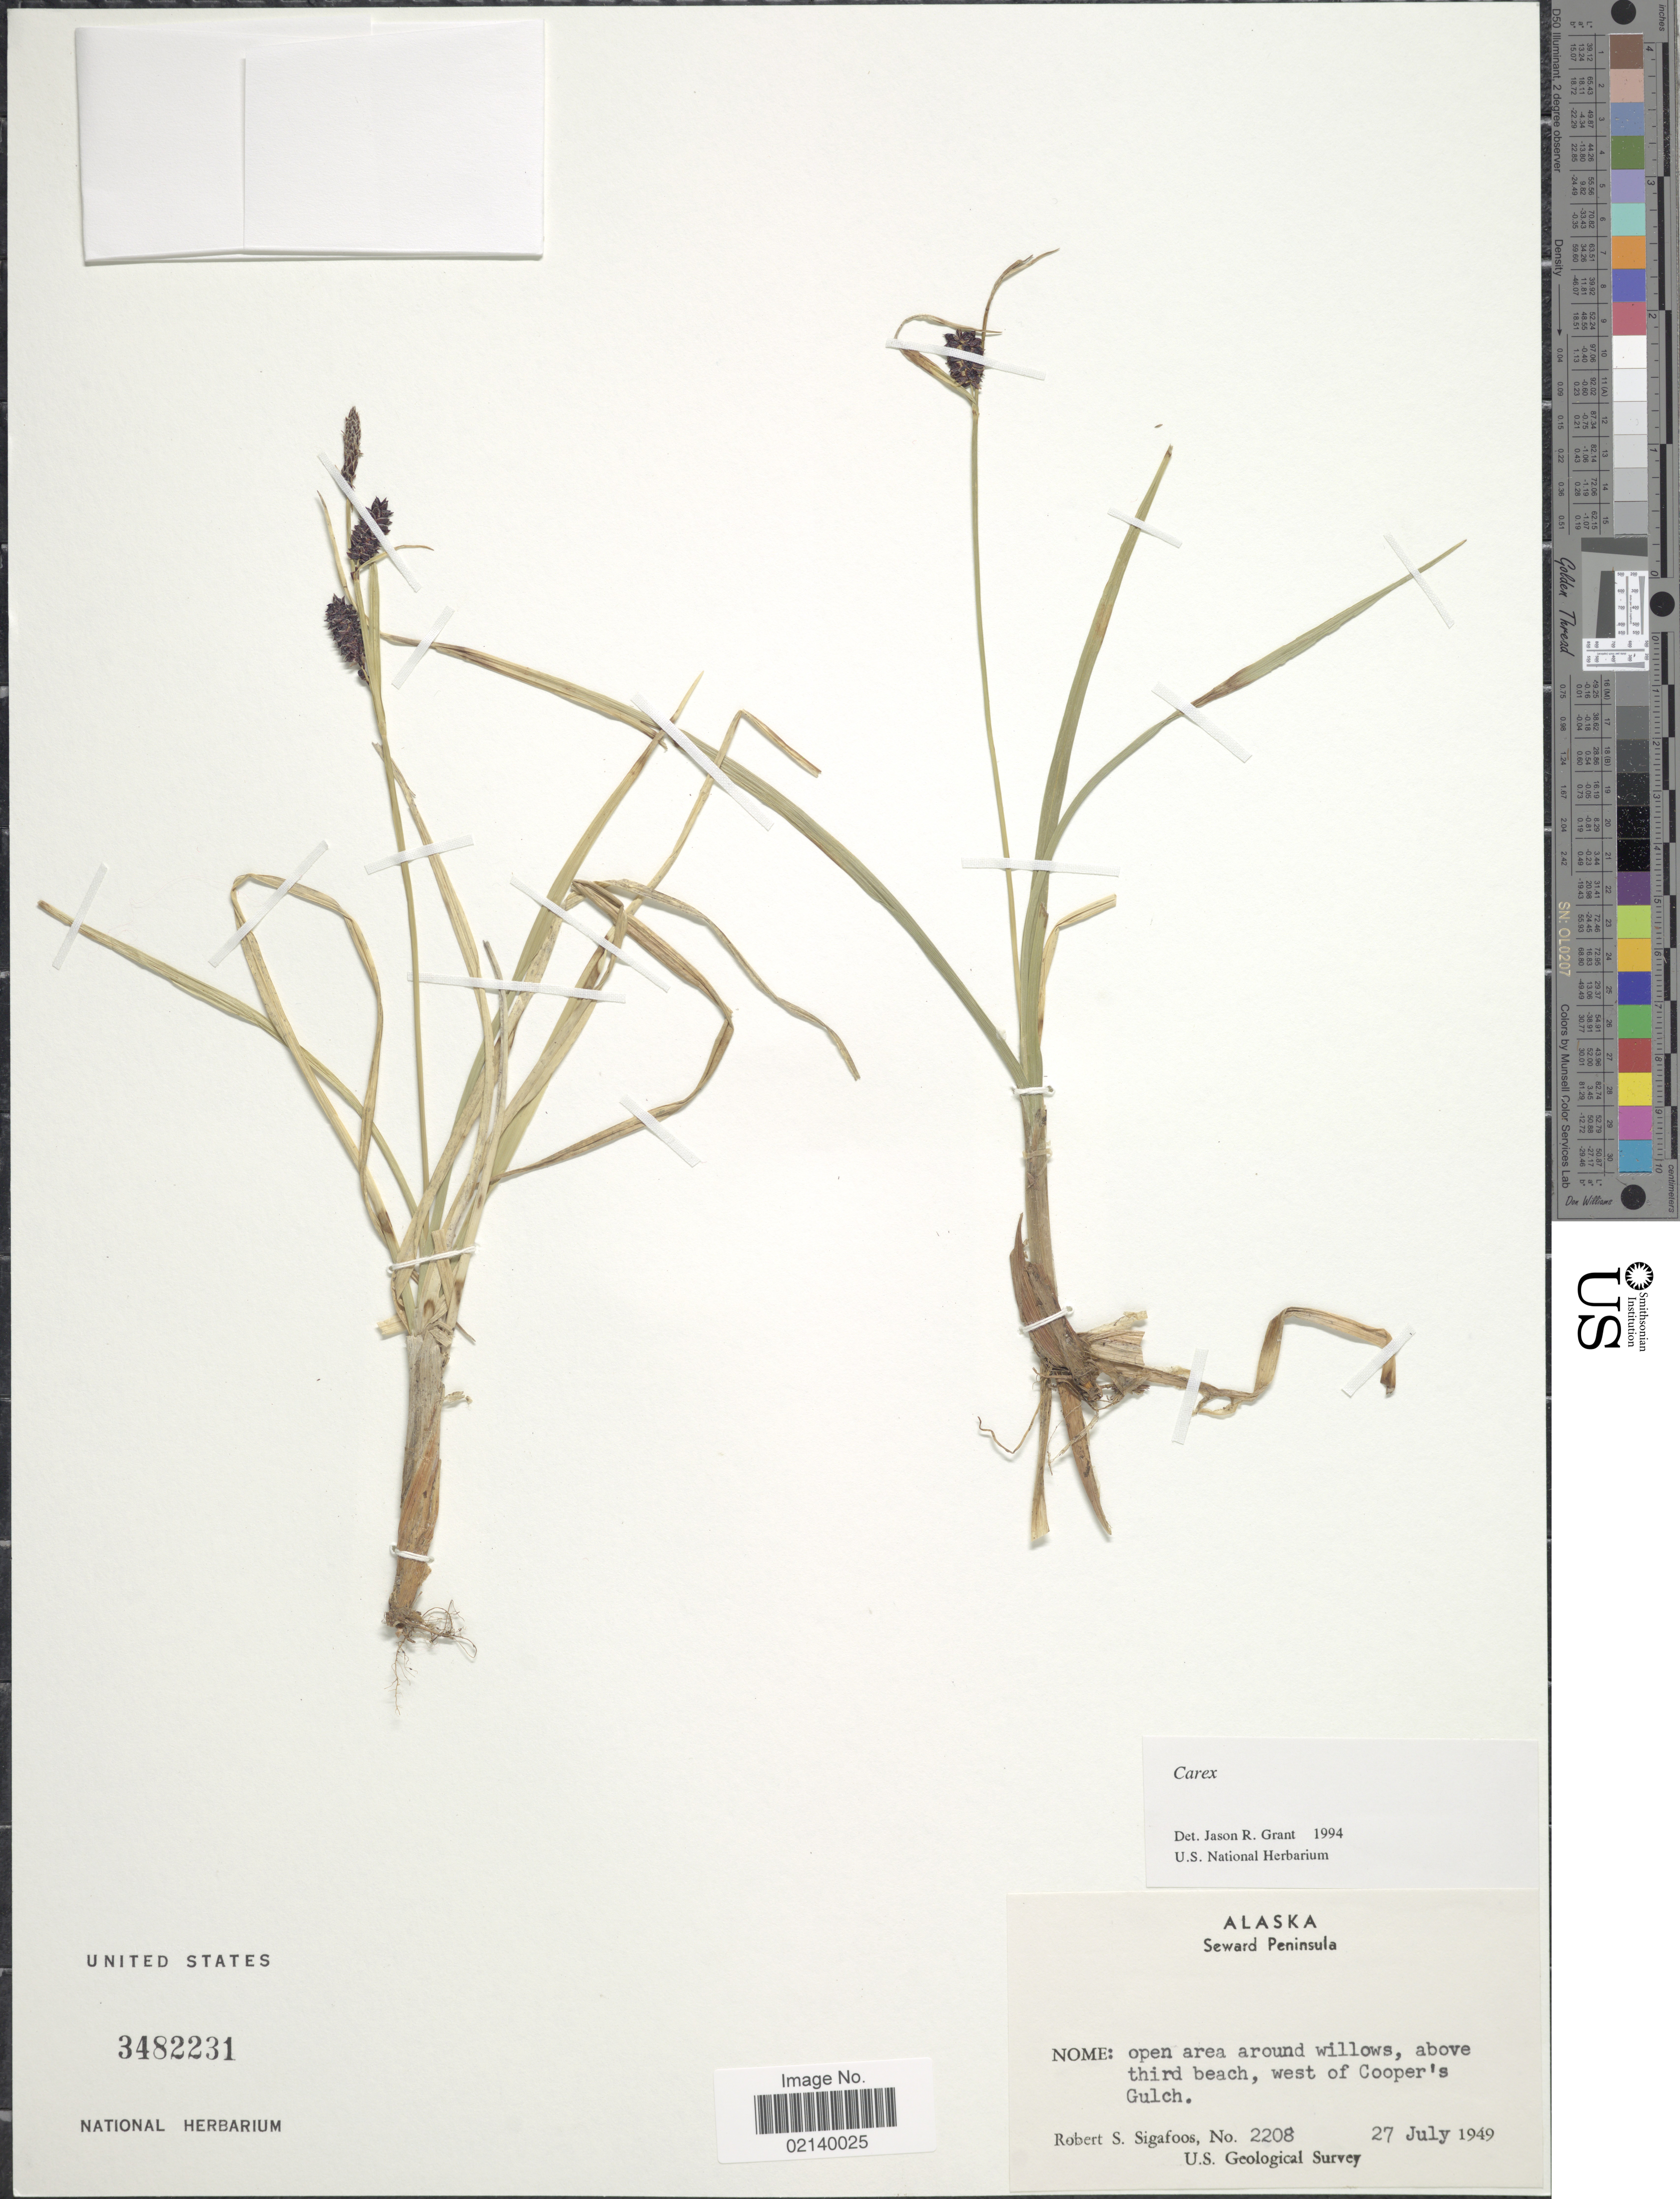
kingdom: Plantae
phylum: Tracheophyta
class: Liliopsida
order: Poales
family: Cyperaceae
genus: Carex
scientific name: Carex sp.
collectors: R. Sigafoos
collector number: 2208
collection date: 1949-07-27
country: United States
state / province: Alaska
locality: Seward Peninsula, Nome: open area around pillows, above third beach, west of Cooper's Gulch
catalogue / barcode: US 3482231